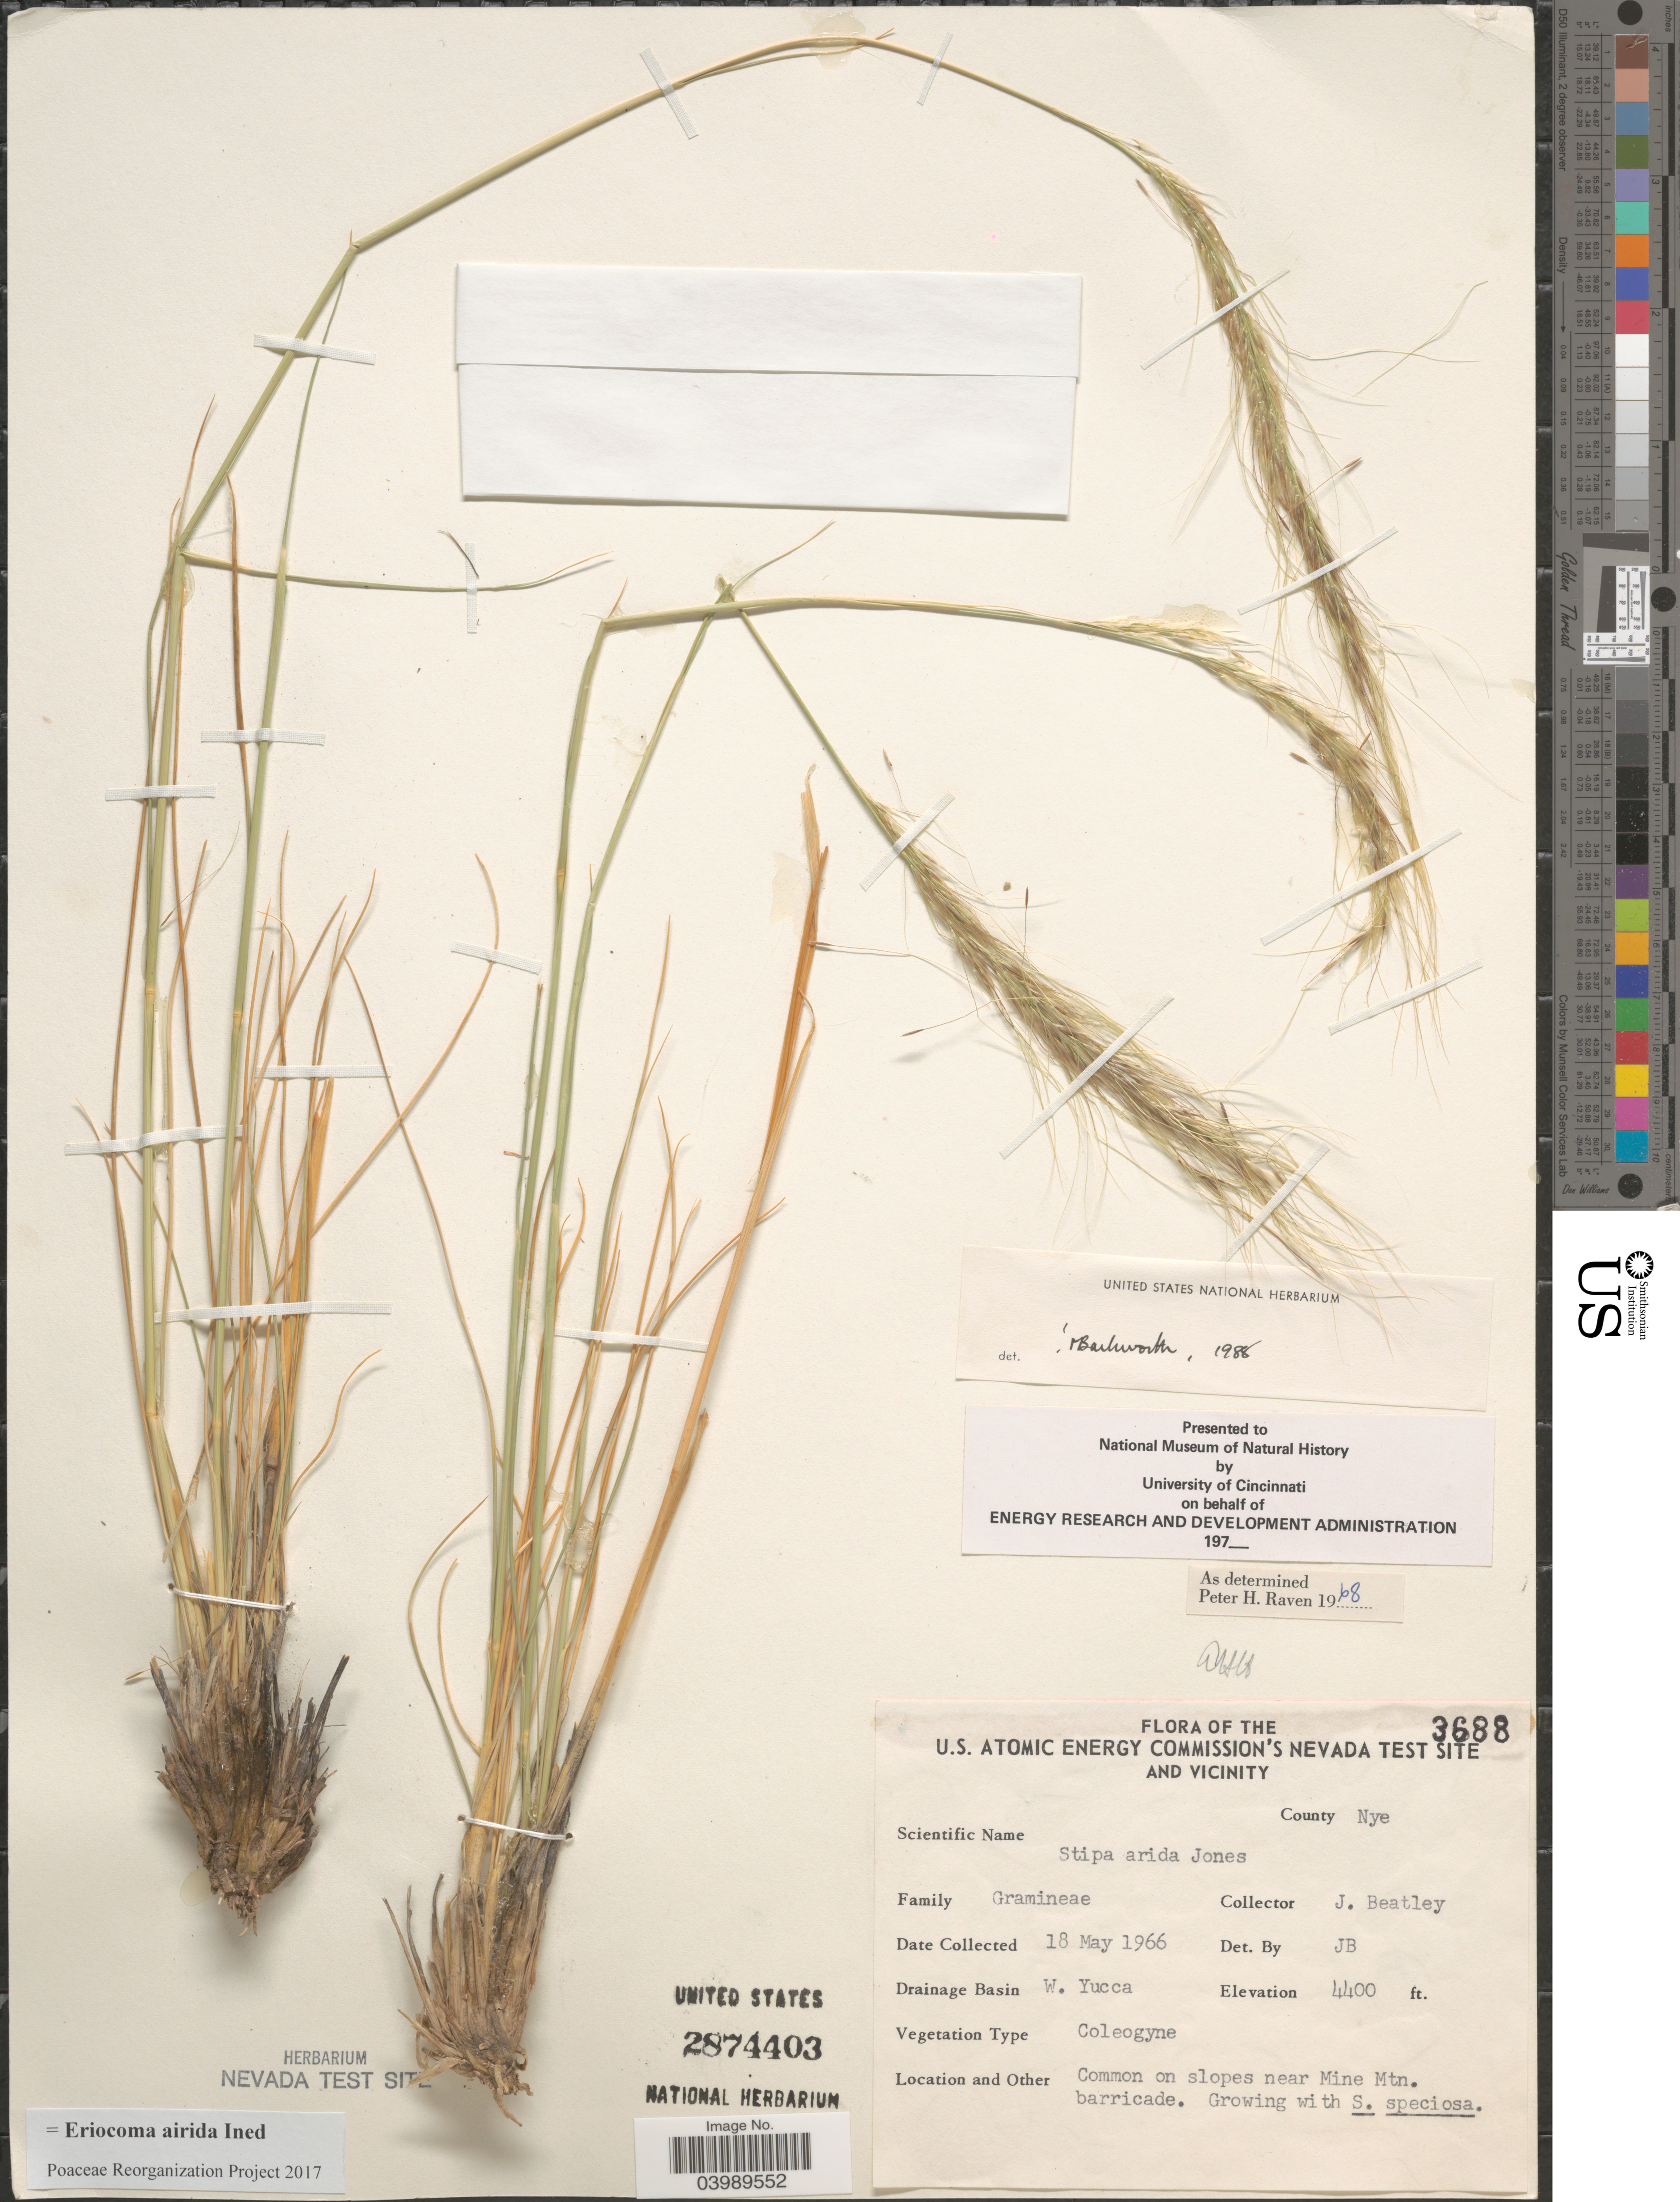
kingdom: Plantae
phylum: Tracheophyta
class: Liliopsida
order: Poales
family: Poaceae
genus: Eriocoma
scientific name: Eriocoma arida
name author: (M.E. Jones) Romasch.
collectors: J. C. Beatley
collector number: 3688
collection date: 1966-05-18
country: United States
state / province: Nevada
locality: U.S. Atomic Energy Commission's Nevada Test Site and vicinity. County Nye. Drainage Basin W. Yucca. Common on slopes near Mine Mtn. barricade.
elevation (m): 1341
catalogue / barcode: US 2874403